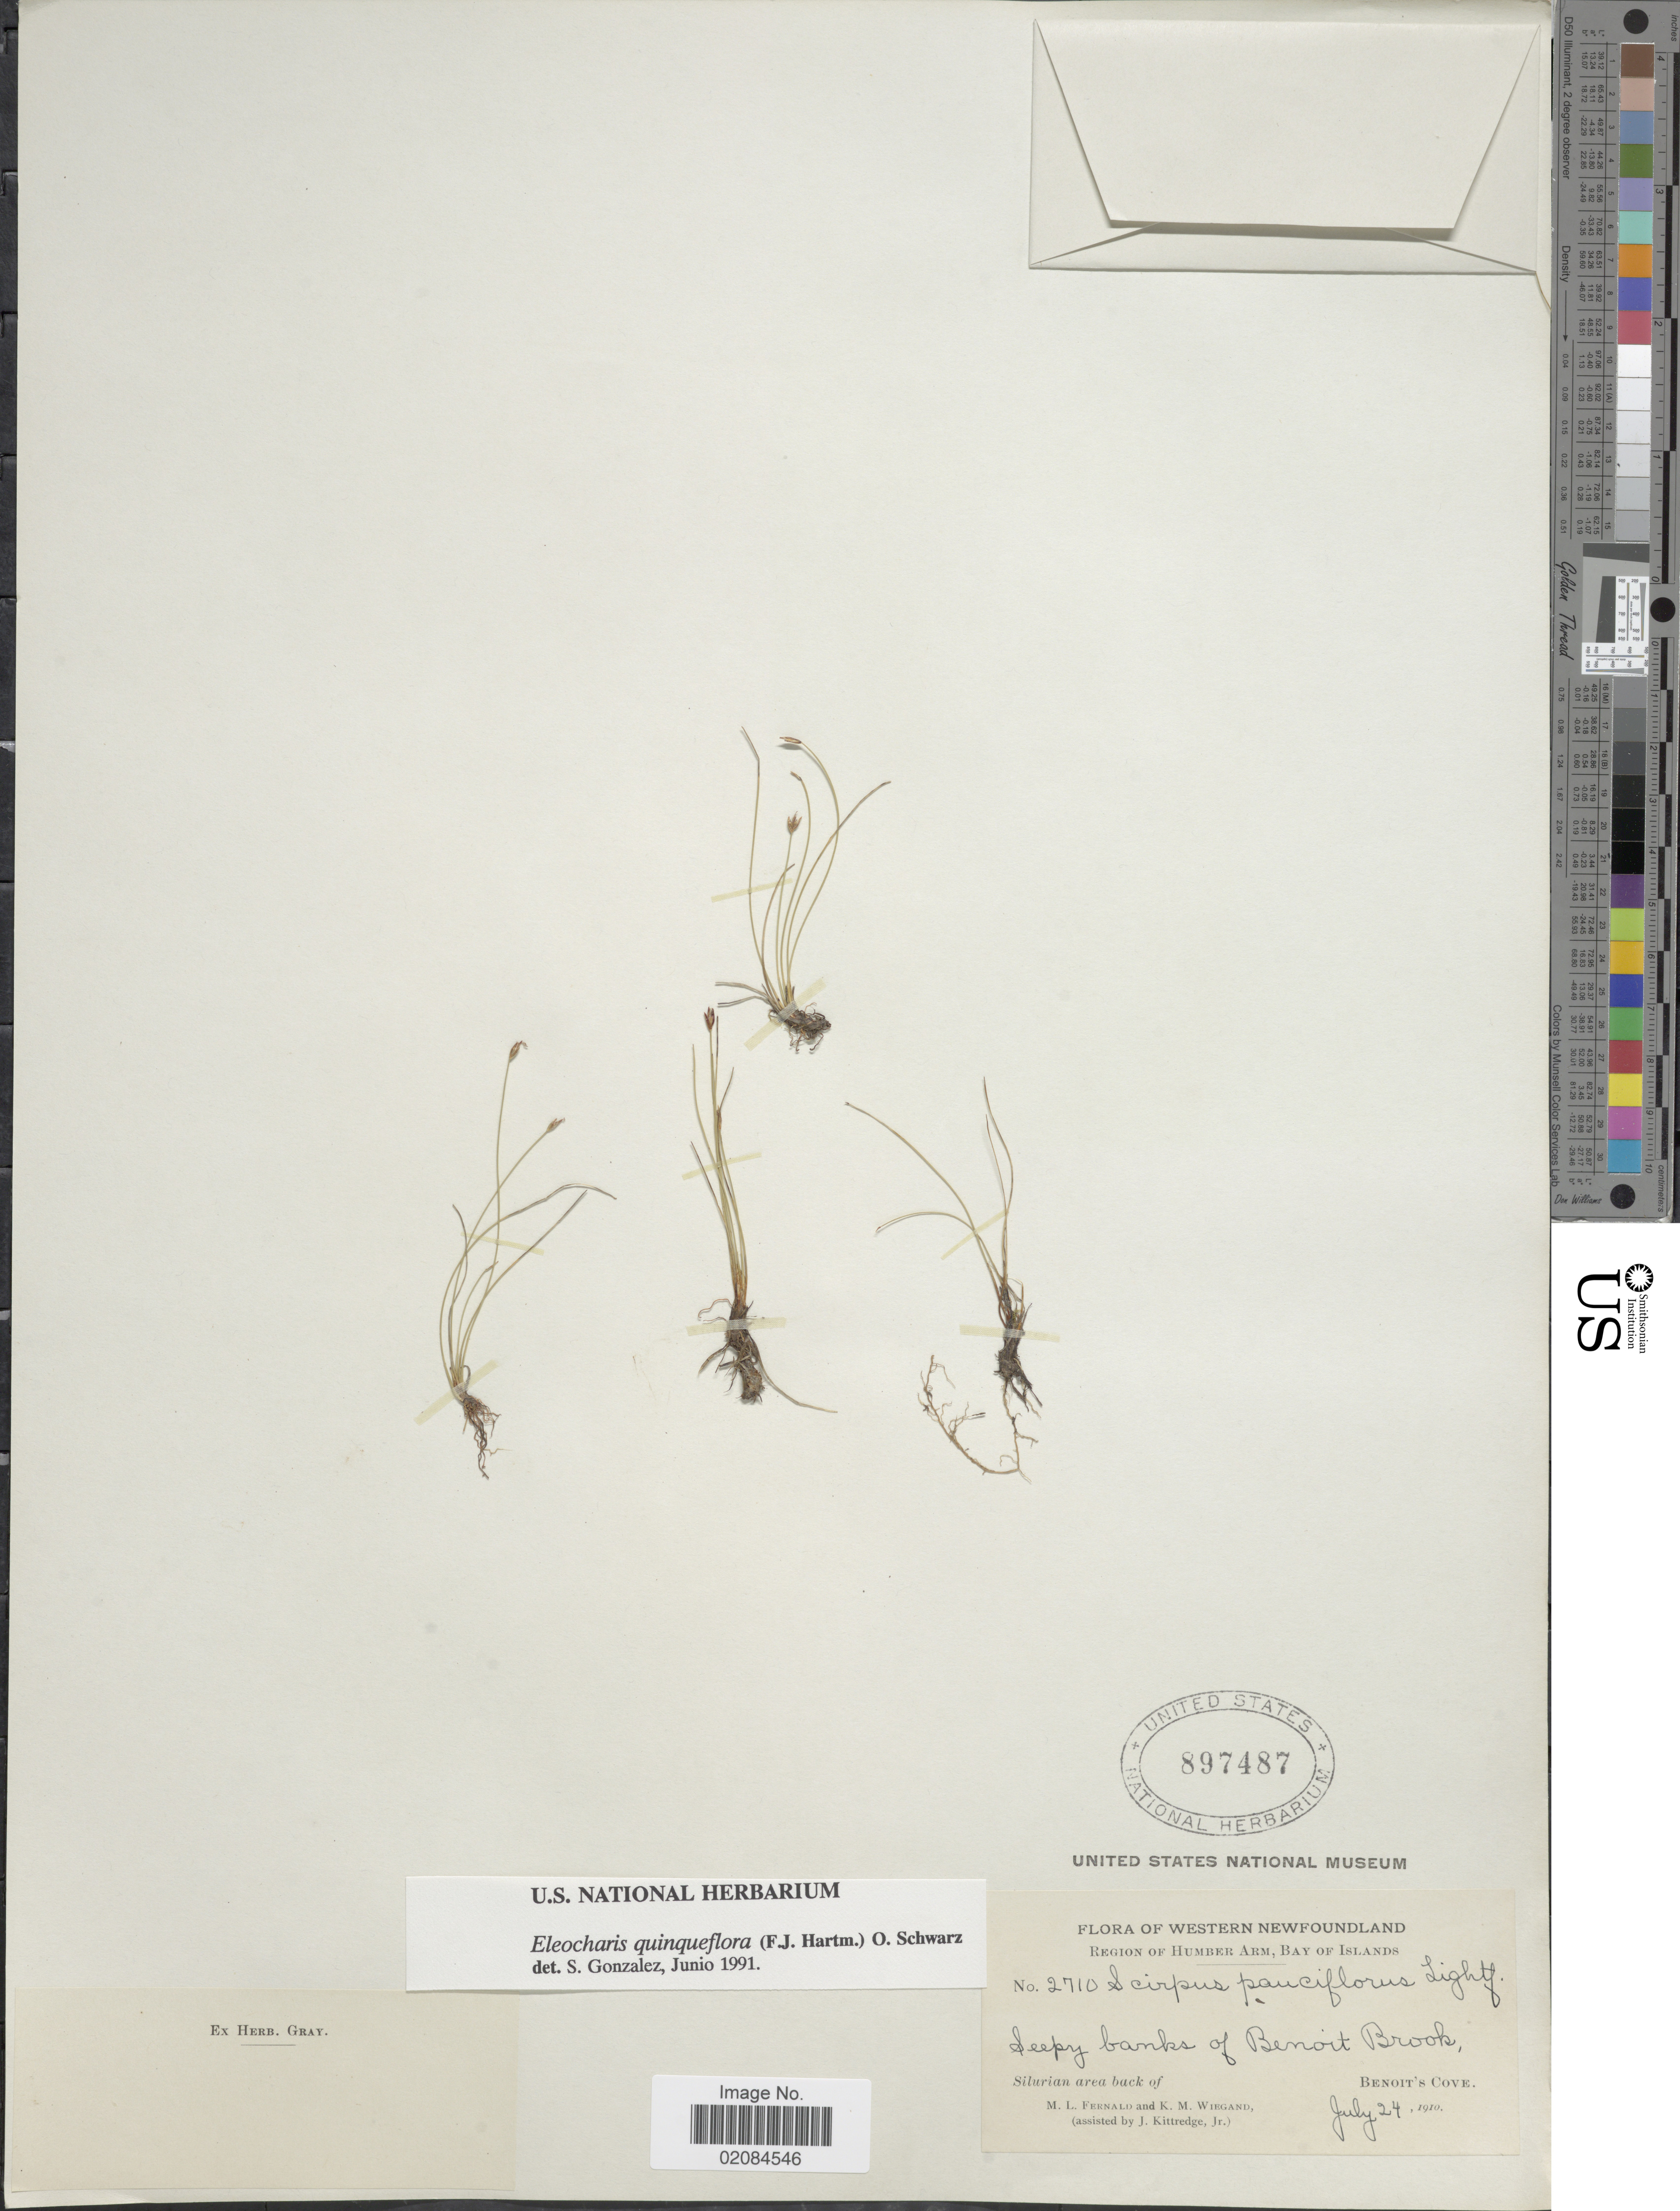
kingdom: Plantae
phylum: Tracheophyta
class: Liliopsida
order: Poales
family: Cyperaceae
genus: Eleocharis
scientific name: Eleocharis quinqueflora subsp. fernaldii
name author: (Svenson) Hultén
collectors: M. L. Fernald, M. Wiegand & J. Kittredge Jr.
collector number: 2710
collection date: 1910-07-24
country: Canada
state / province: Newfoundland and Labrador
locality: Region of Humber Arm, Bay of Islands. Western Newfoundland, Banks of Benoit Brook, Silurian area back of Benoit's Cove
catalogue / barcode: US 897487